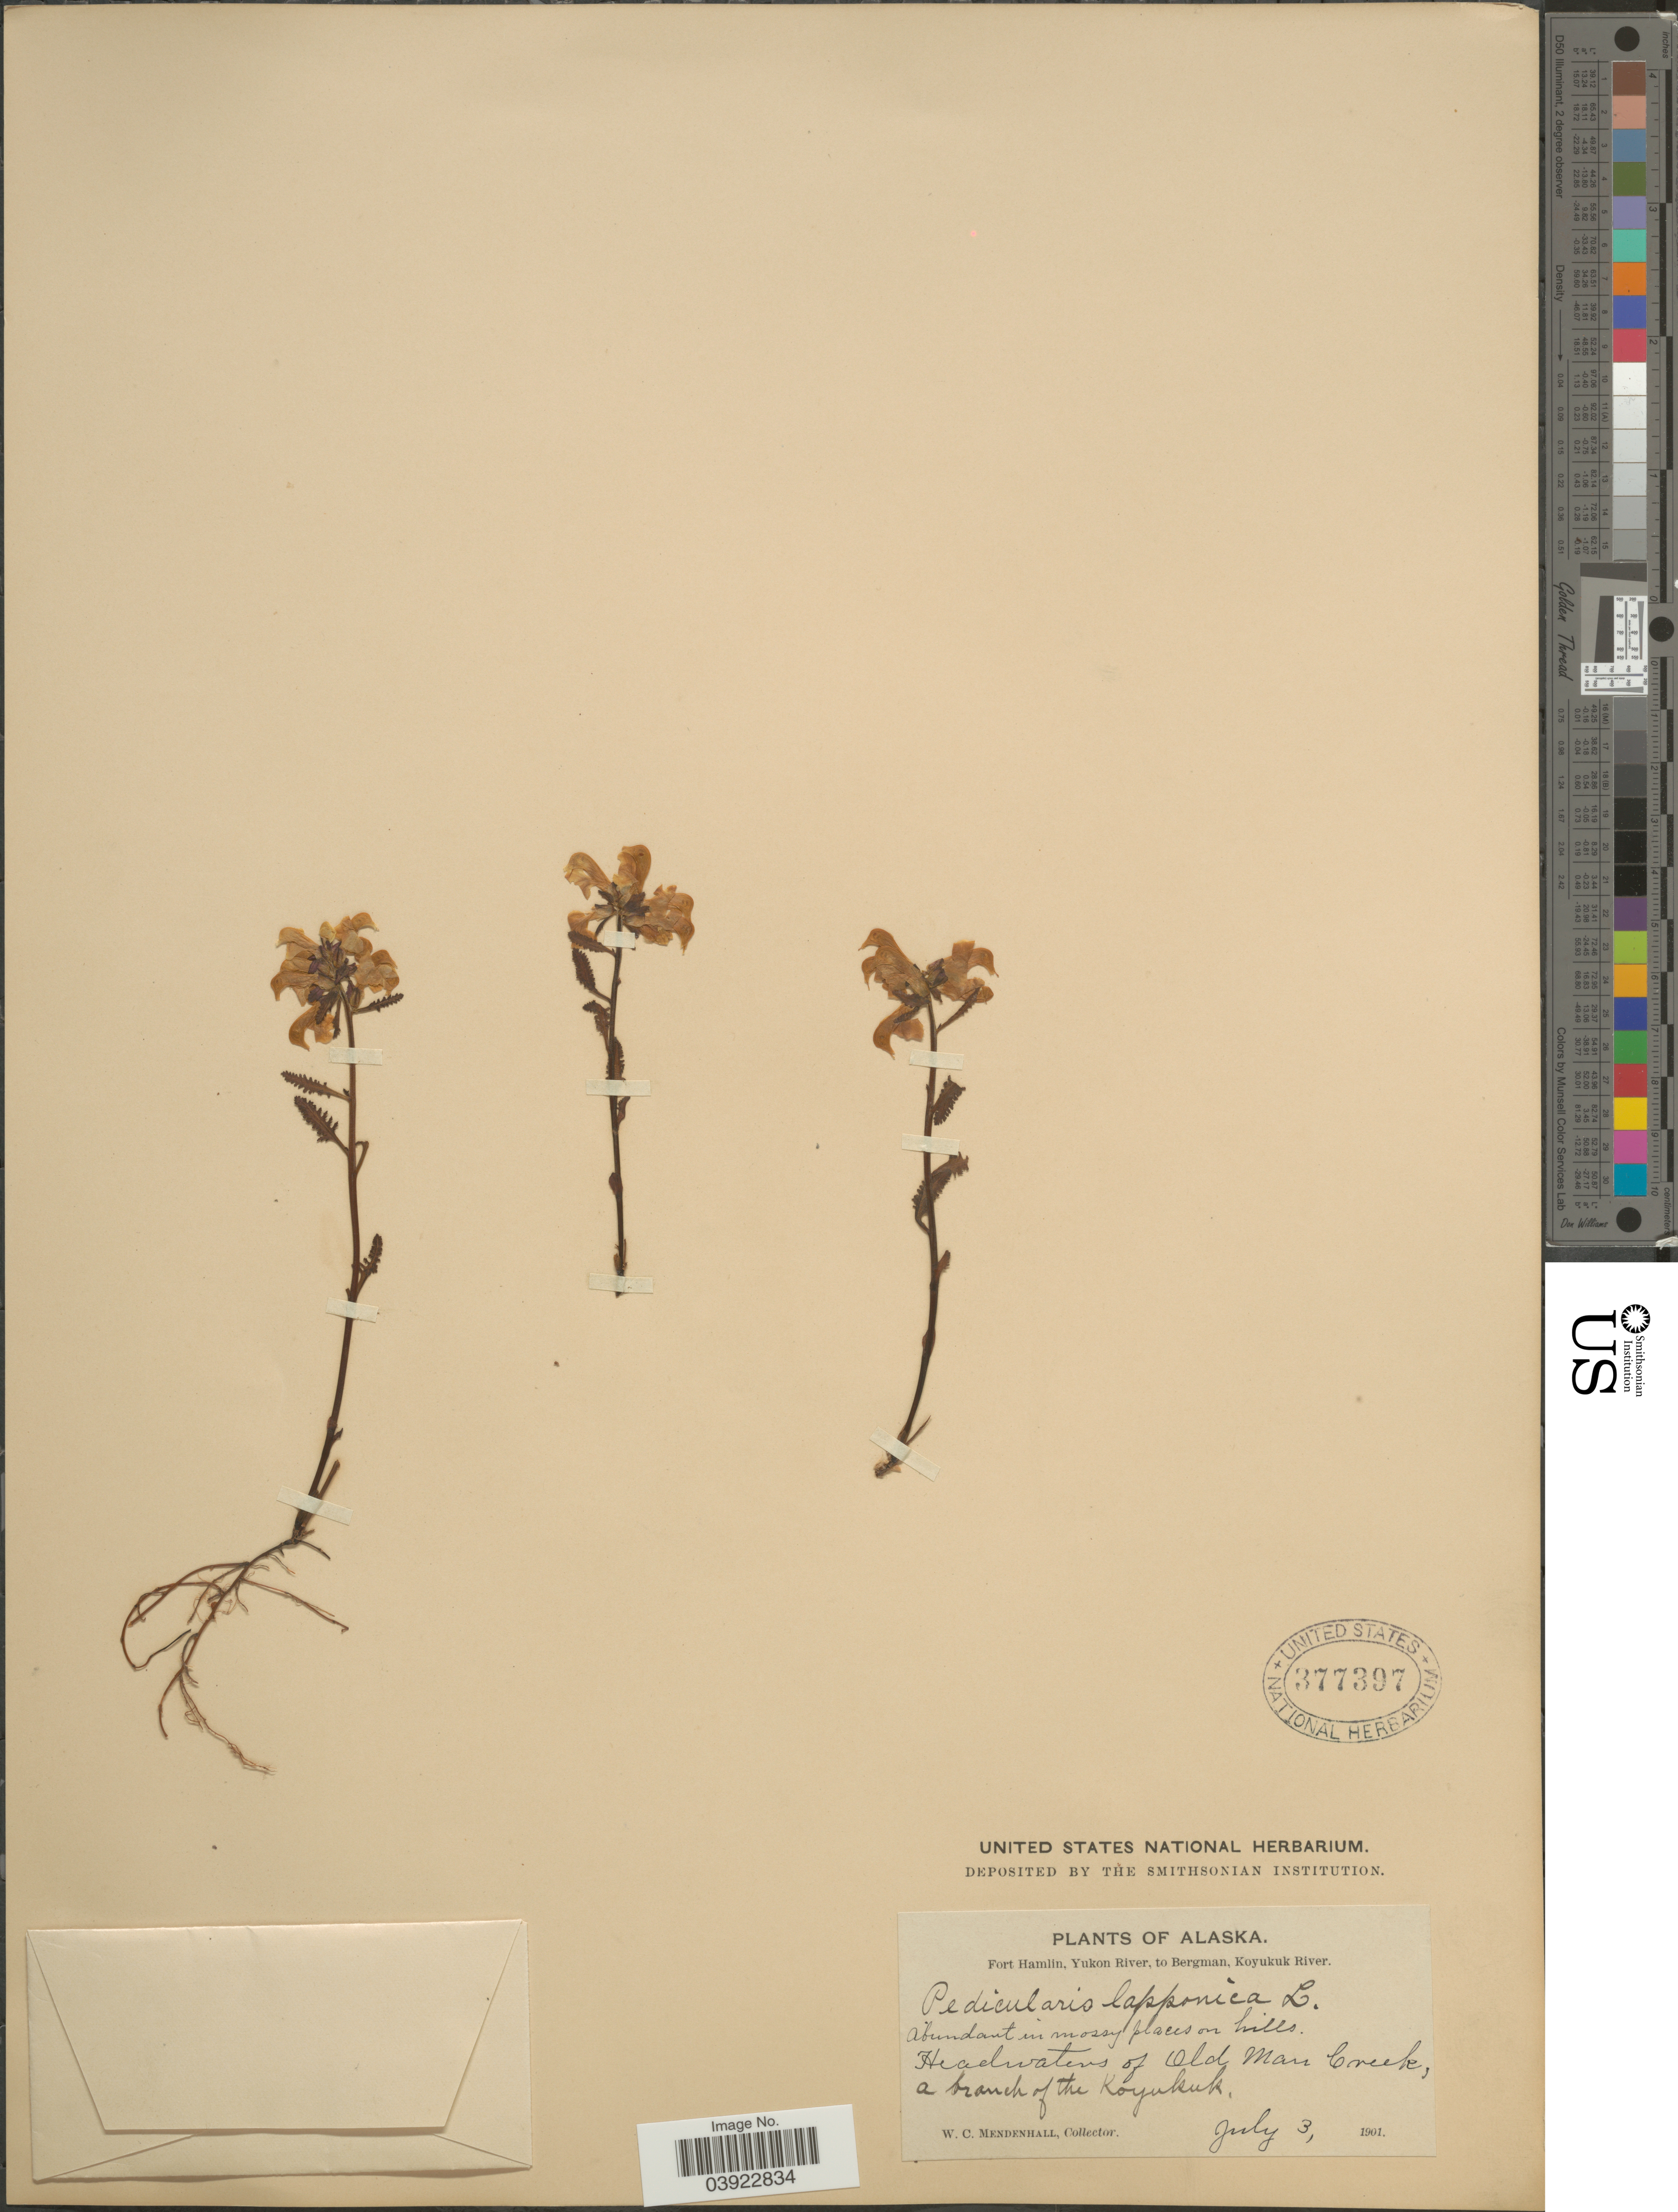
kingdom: Plantae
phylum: Tracheophyta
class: Magnoliopsida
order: Lamiales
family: Orobanchaceae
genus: Pedicularis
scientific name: Pedicularis lapponica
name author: L.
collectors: W. Mendenhall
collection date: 1901-07-03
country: United States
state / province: Alaska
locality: Fort Hamlin, Yukon River, to Bergman, Koyukuk River. Headwaters of Old Man Creek, a branch of the Koyukuk.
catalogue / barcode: US 377397